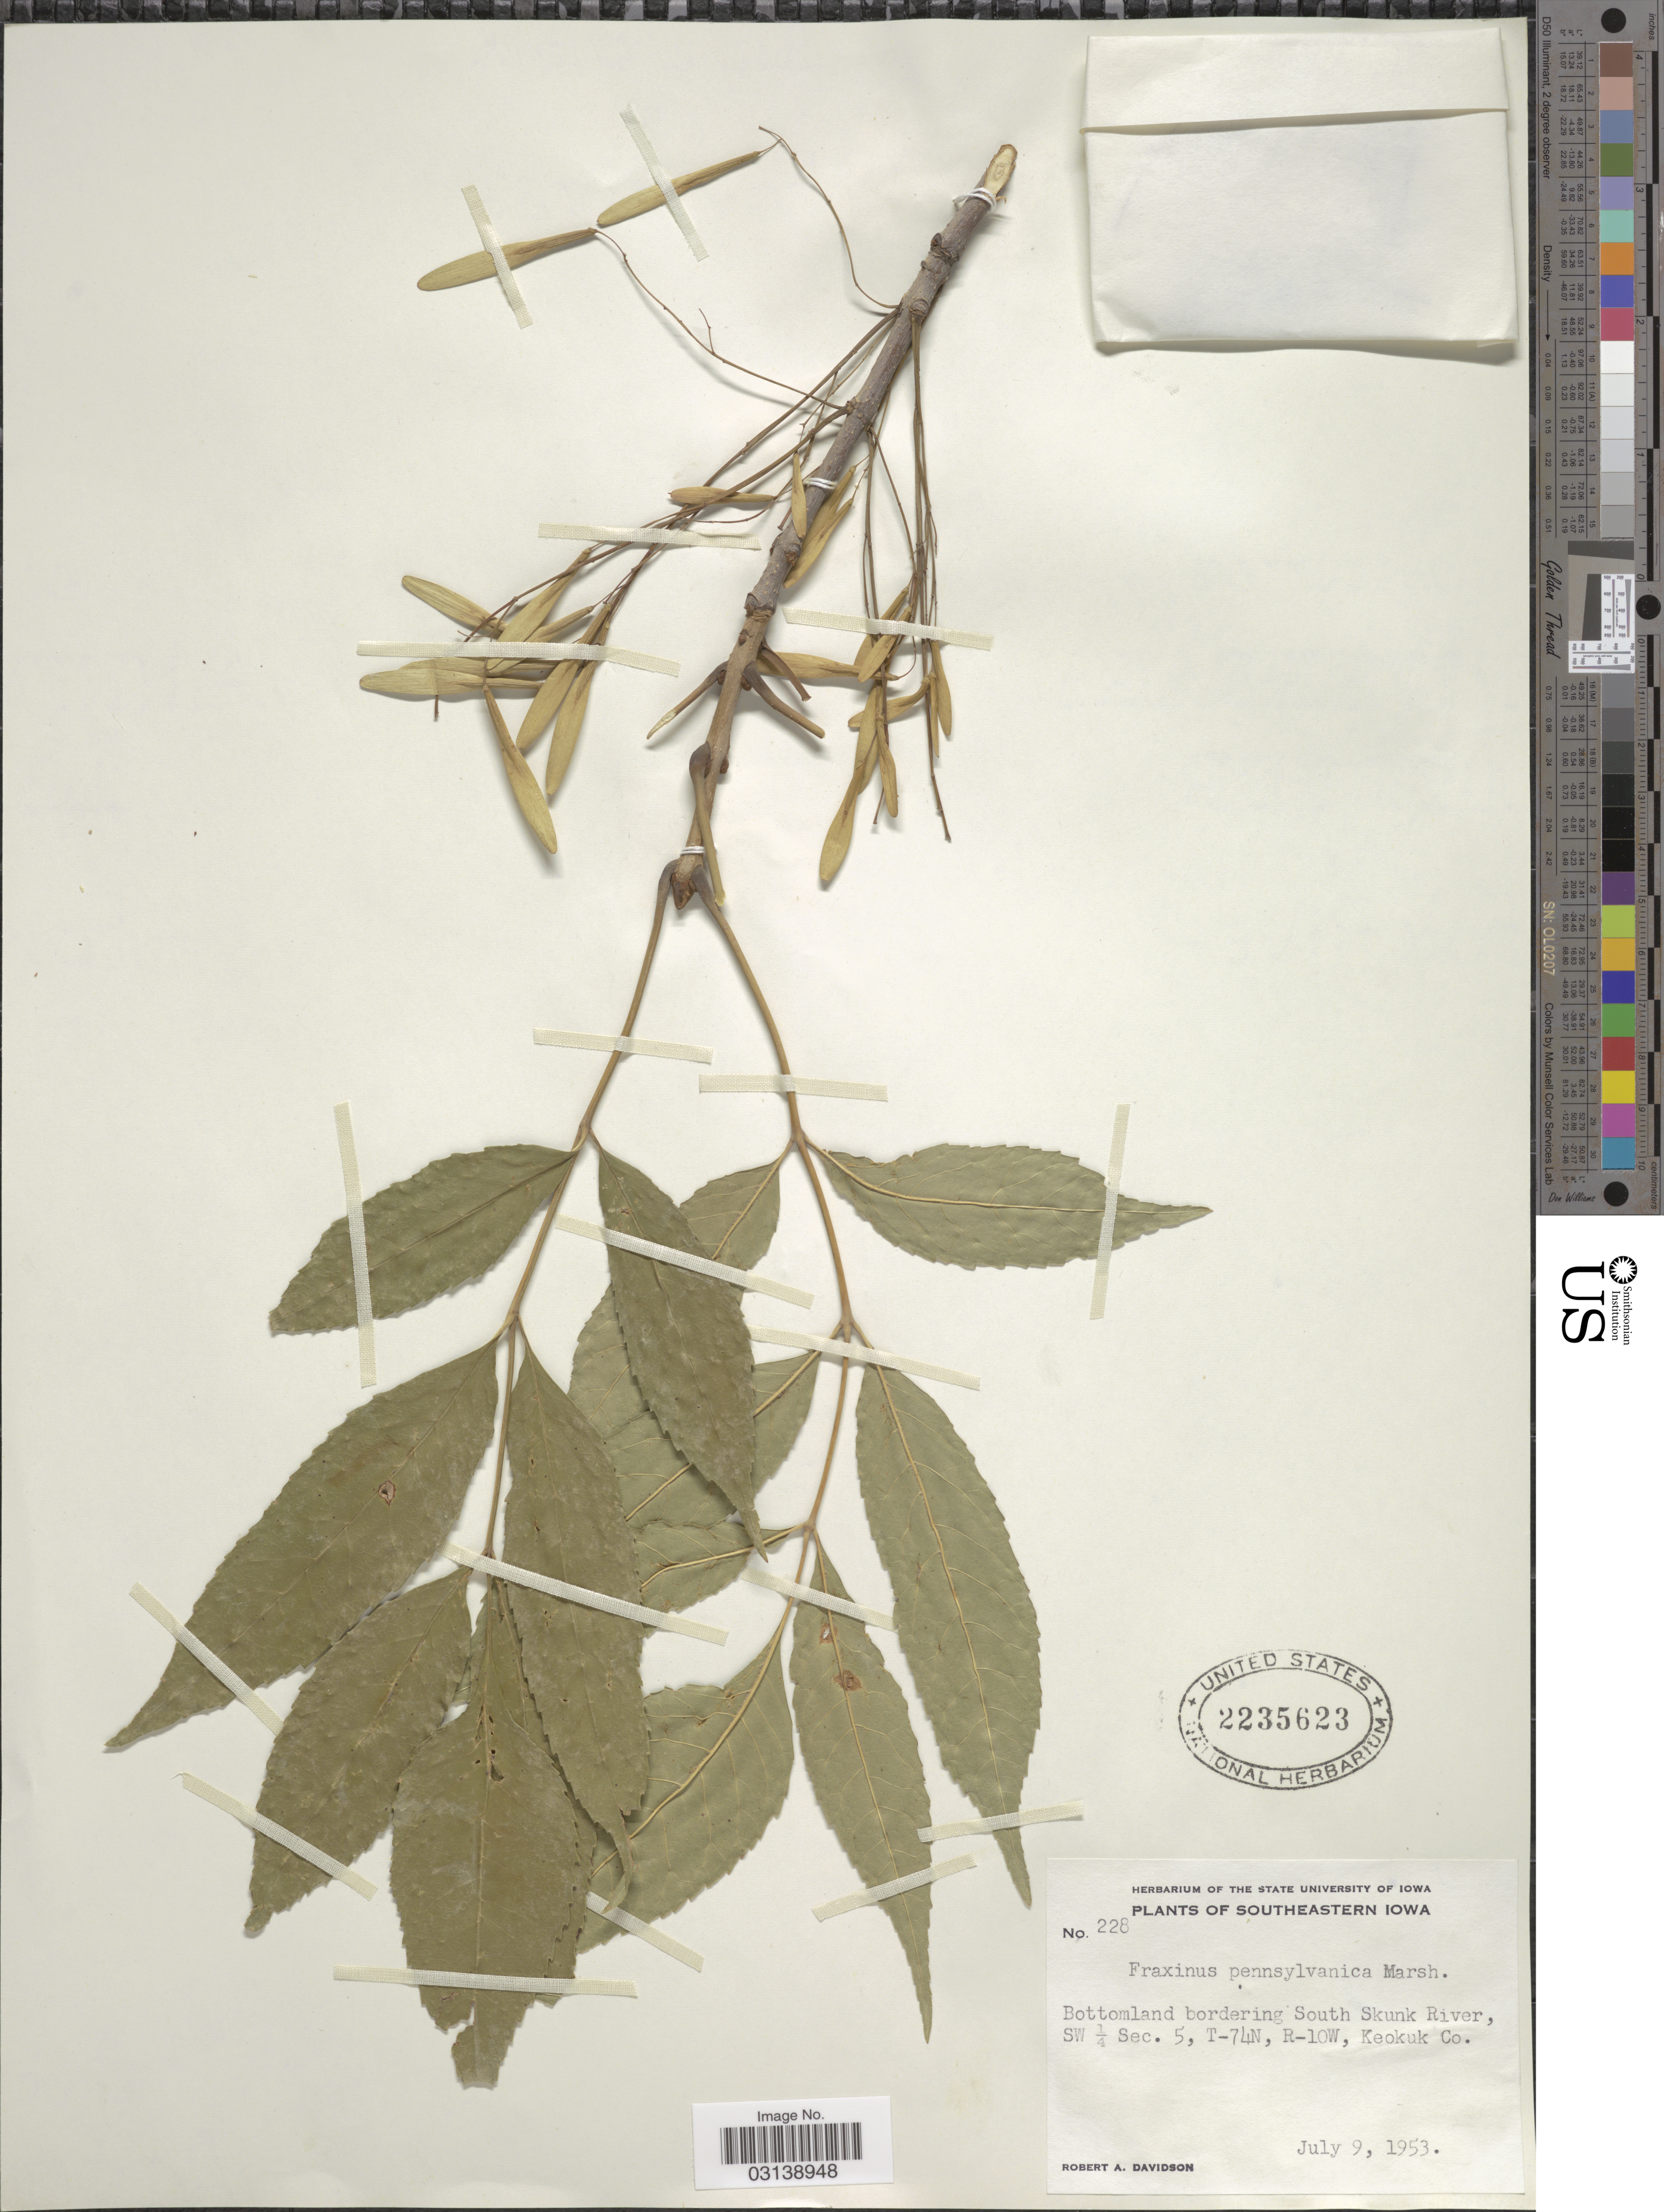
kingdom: Plantae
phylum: Tracheophyta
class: Magnoliopsida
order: Lamiales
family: Oleaceae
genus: Fraxinus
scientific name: Fraxinus pennsylvanica var. campestris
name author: (Britton) F.C. Gates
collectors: R. A. Davidson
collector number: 228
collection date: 1953-07-09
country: United States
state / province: Iowa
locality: Southeastern Iowa. Bottomland bordering South Skunk River, SW ¼ Sec.5, T-74N, R-10W, Keokuk Co.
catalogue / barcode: US 2235623